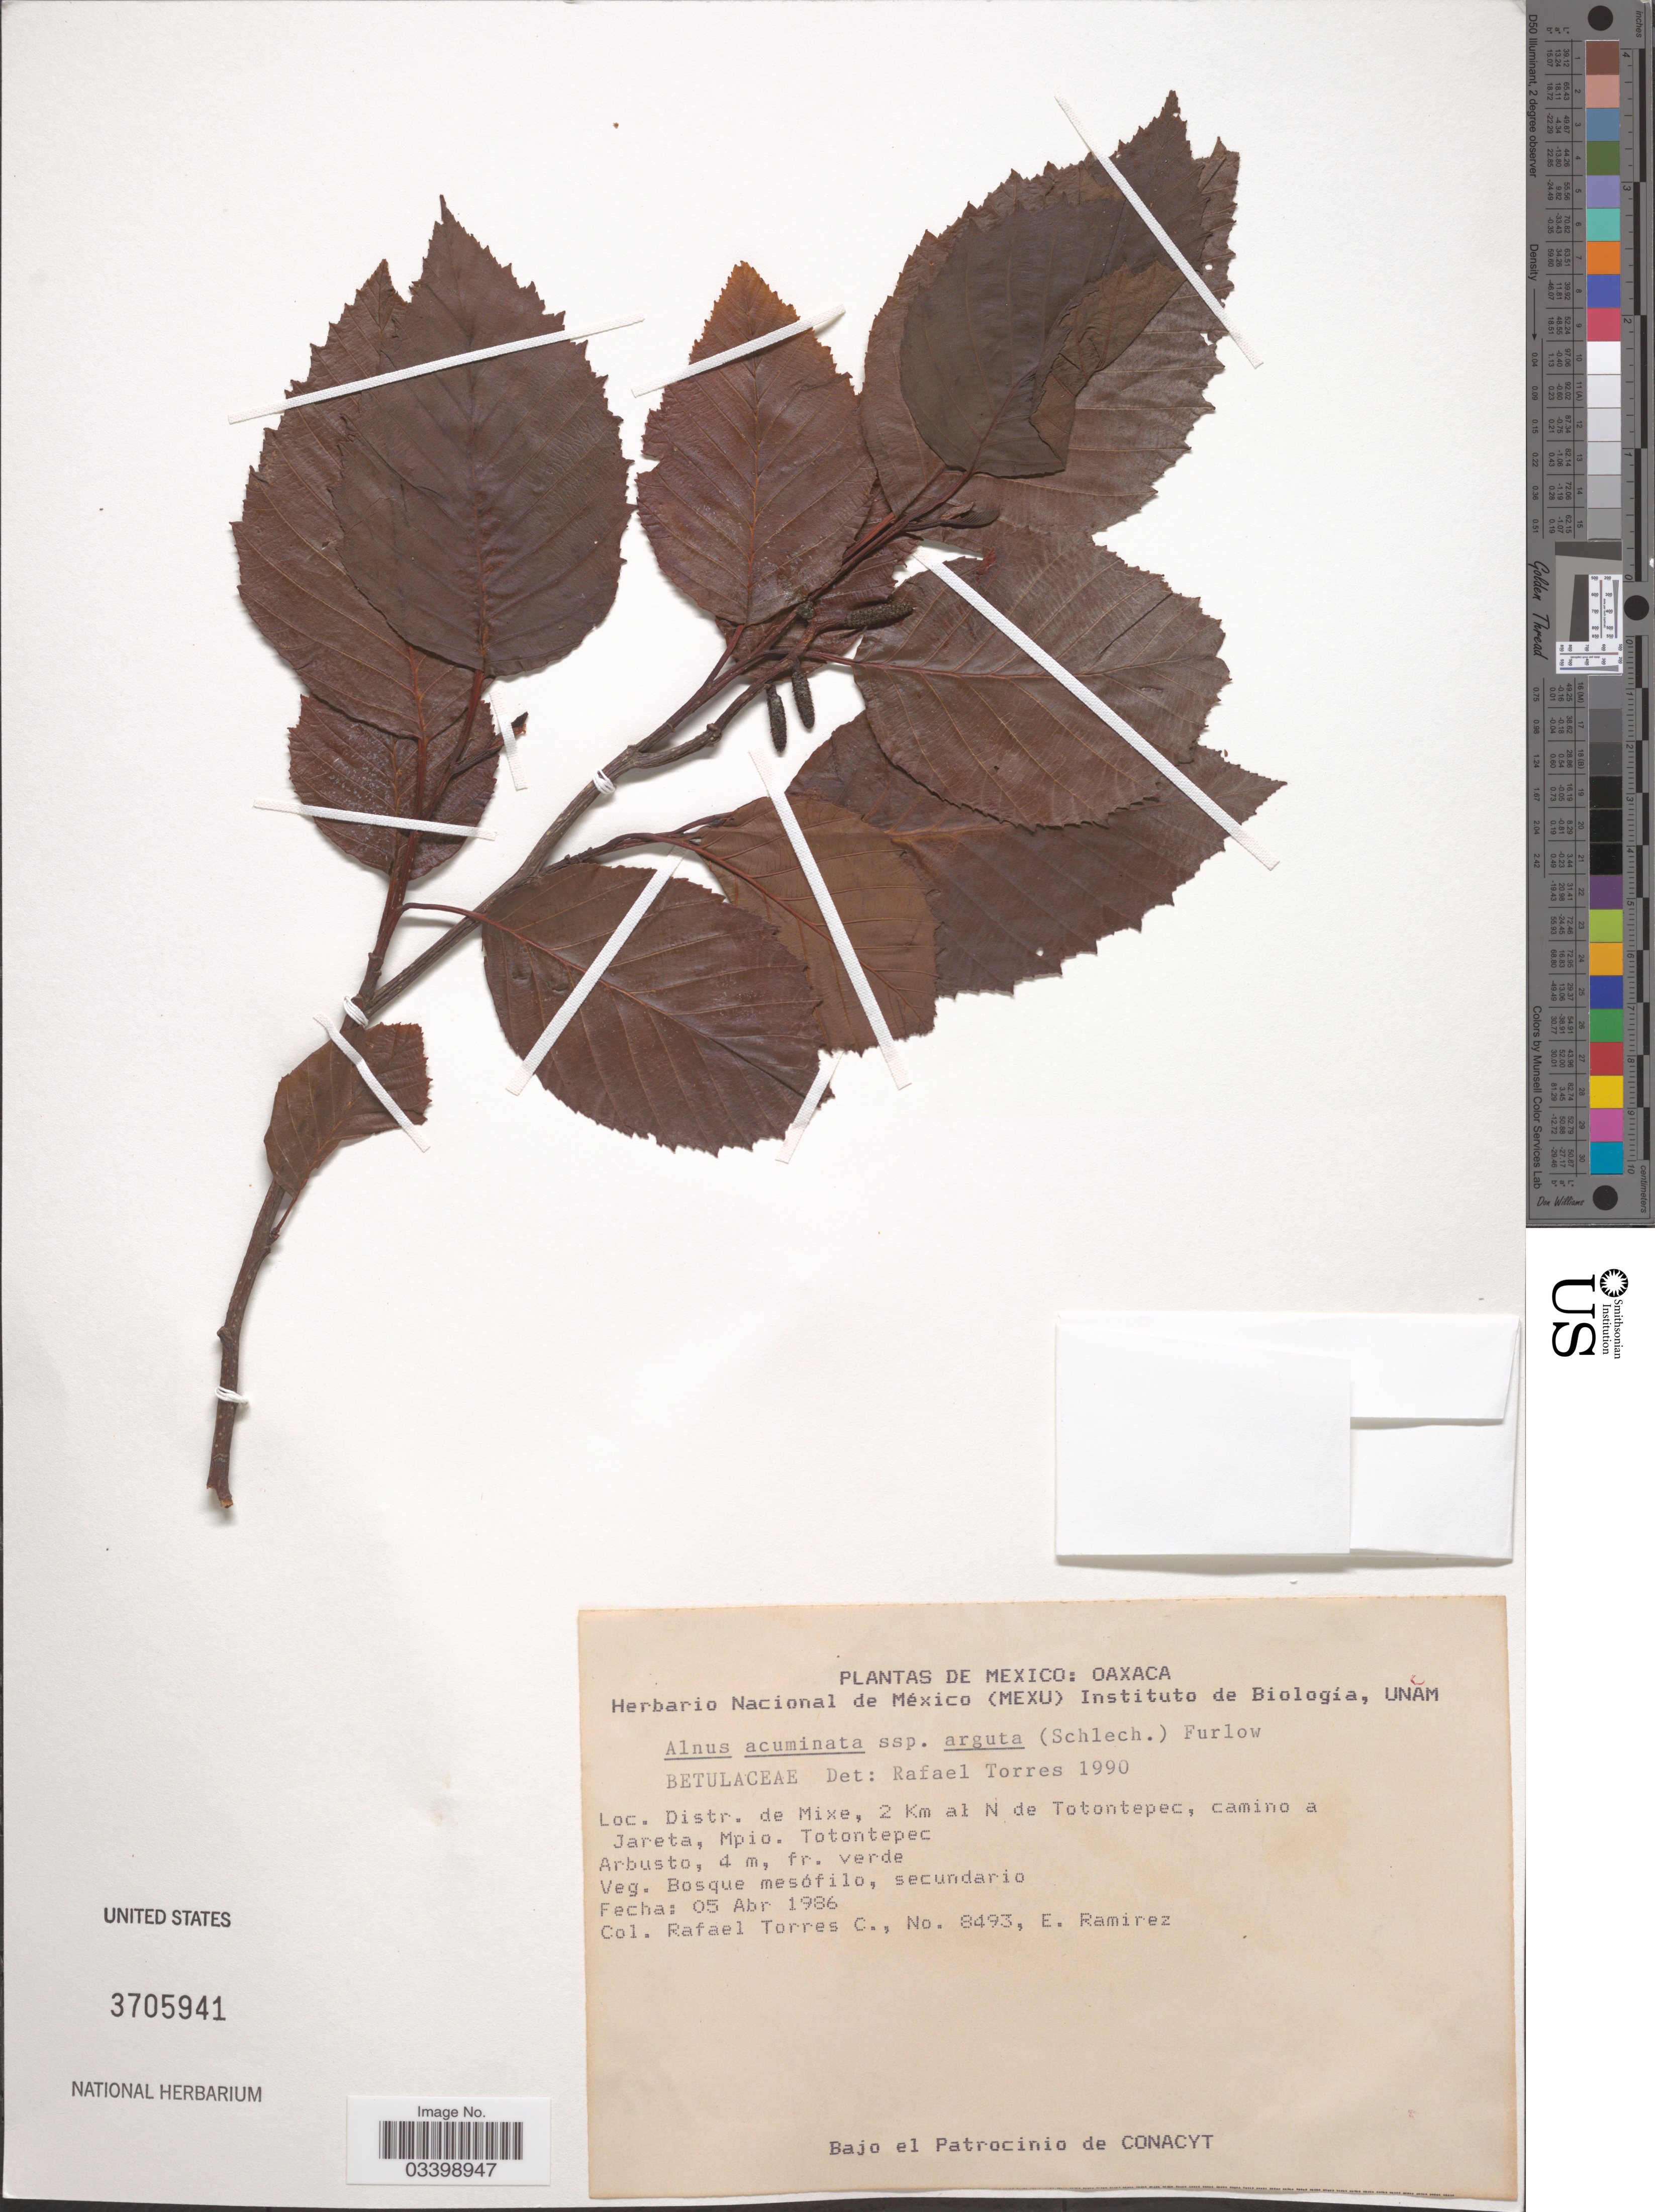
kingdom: Plantae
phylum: Tracheophyta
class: Magnoliopsida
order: Fagales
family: Betulaceae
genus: Alnus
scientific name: Alnus acuminata subsp. arguta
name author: (Schltdl.) Furlow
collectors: R. Torres C. & E. Ramírez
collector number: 8493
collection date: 1986-04-05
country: Mexico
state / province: Oaxaca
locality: Distr. de Mixe, 2 Km al N de Totontepec, camino a Jareta, Mpio. Totontepec.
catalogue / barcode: US 3705941